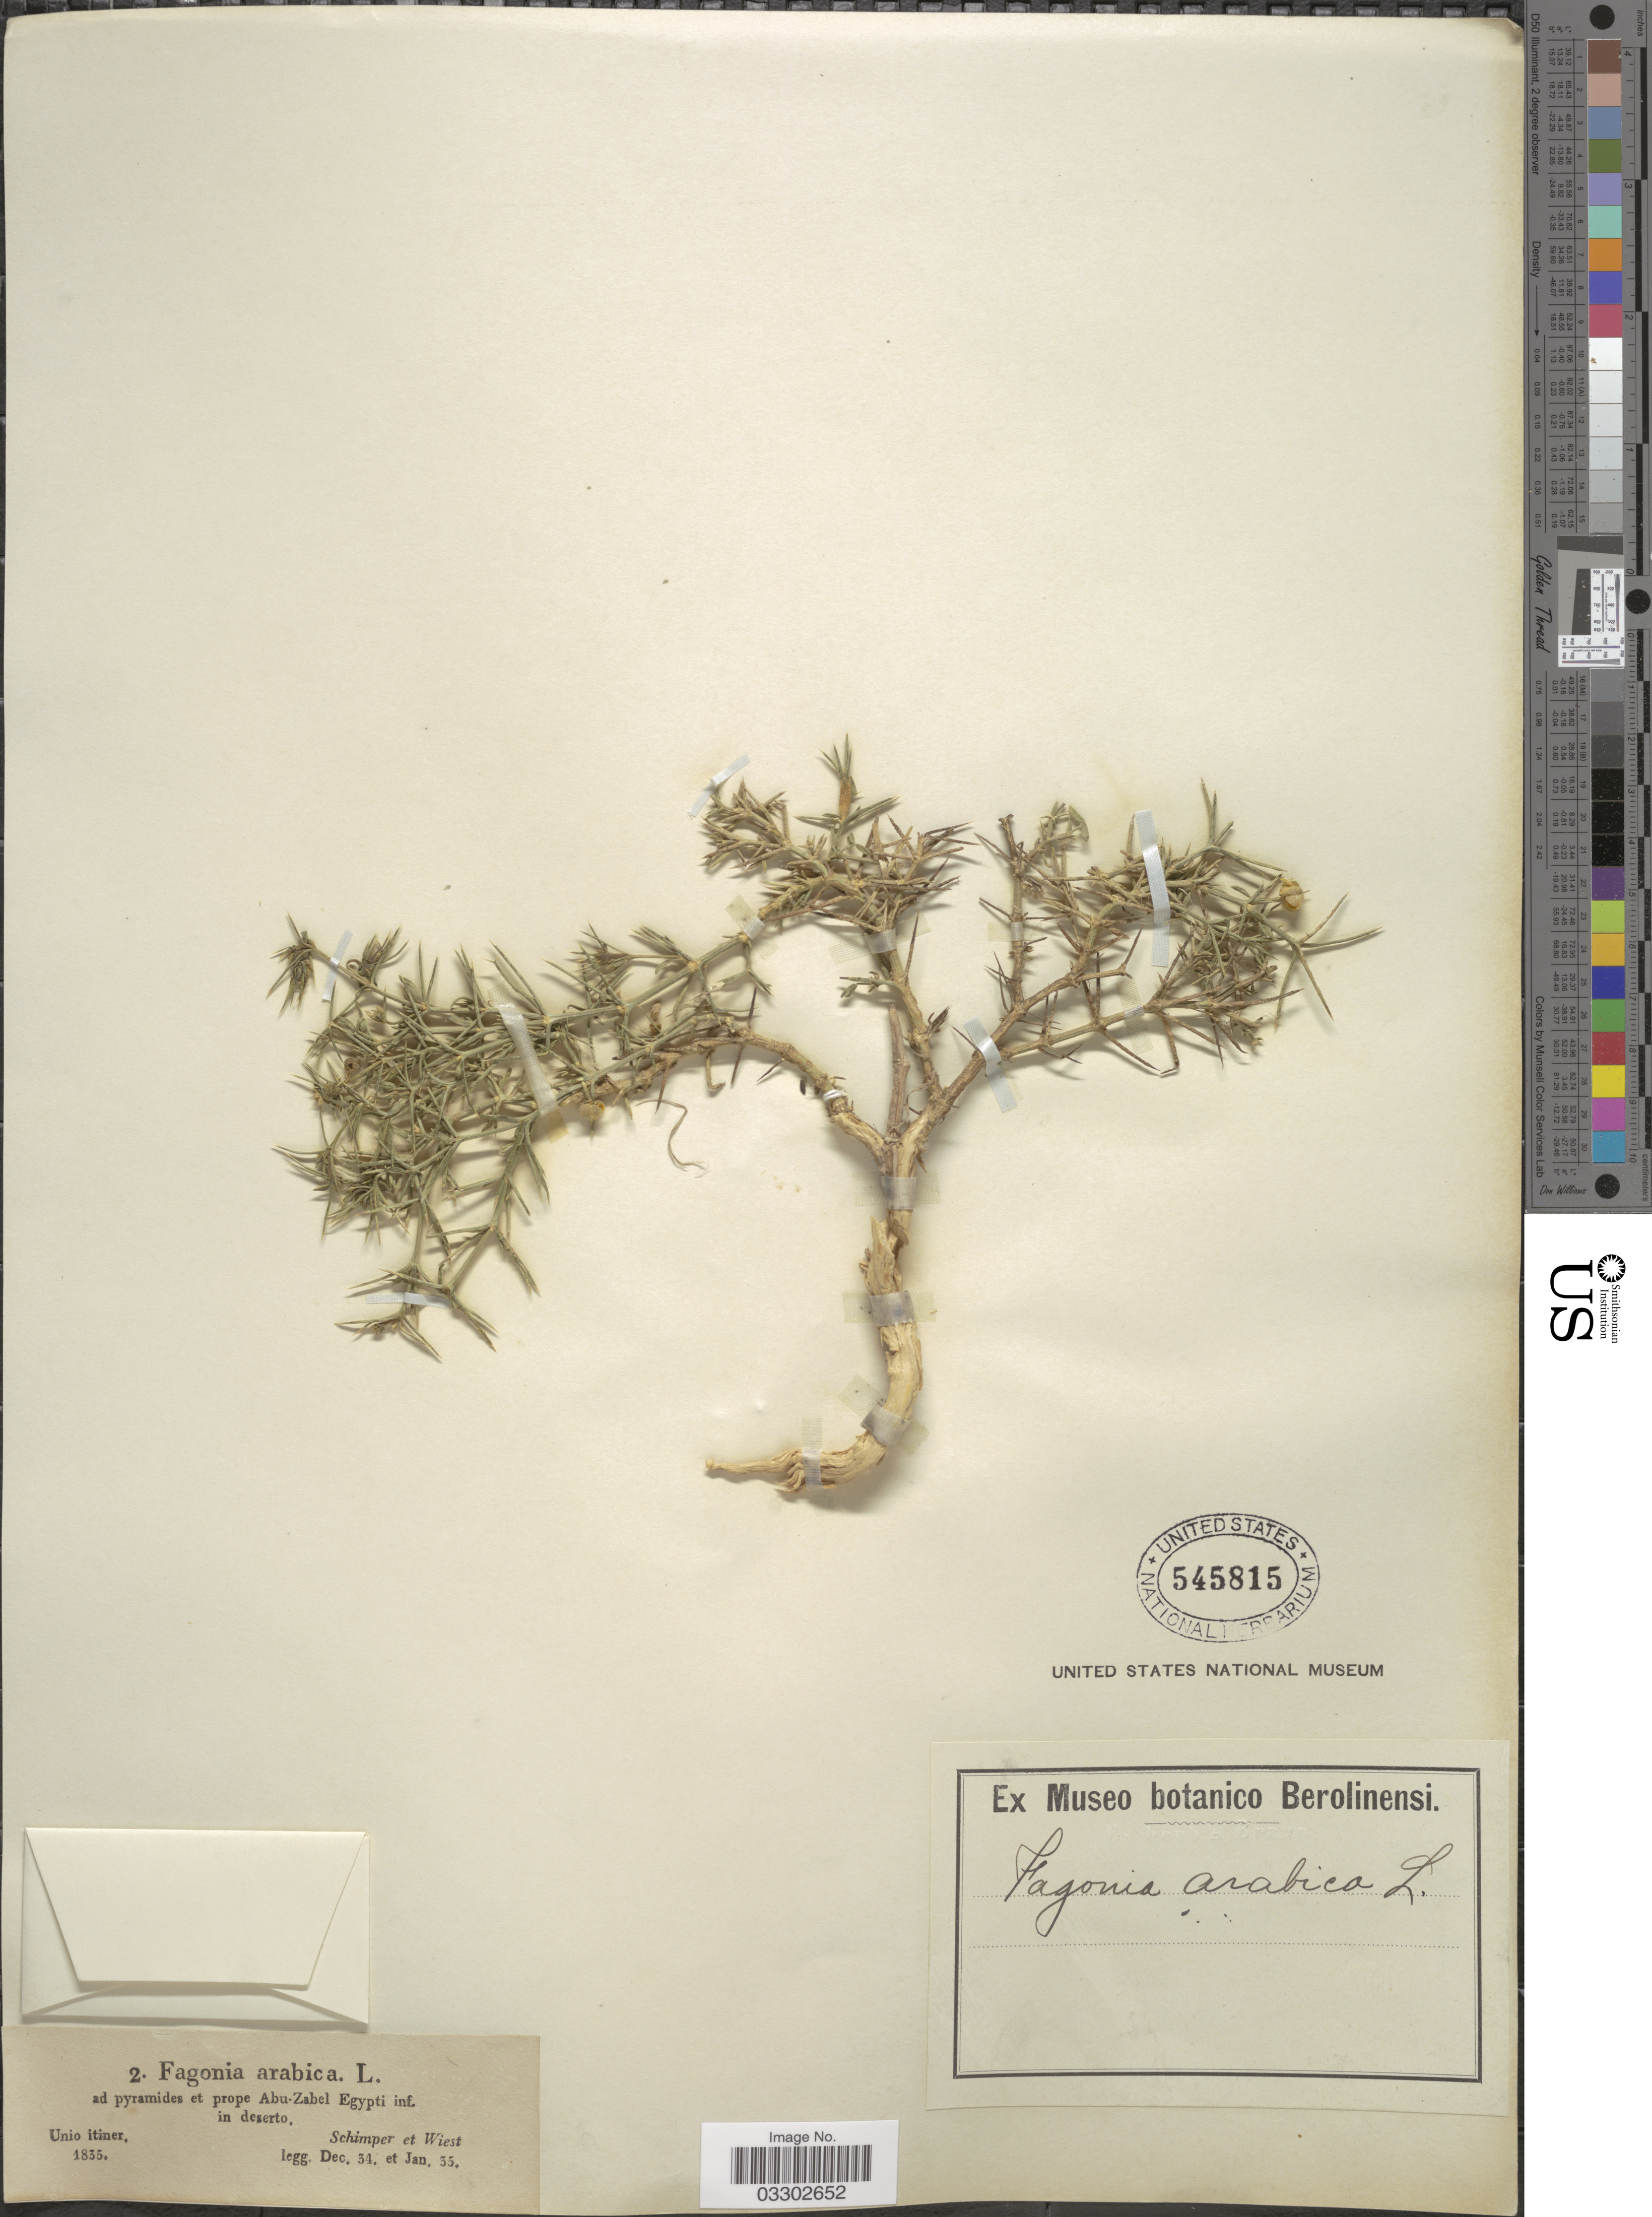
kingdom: Plantae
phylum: Tracheophyta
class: Magnoliopsida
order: Zygophyllales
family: Zygophyllaceae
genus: Fagonia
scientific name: Fagonia arabica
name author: L.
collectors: -. Schimper & -. Wiest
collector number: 2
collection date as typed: Transcribed d/m/y: /12/34 to /1/35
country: Egypt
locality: Ad pyramides et prope Abu-Zabel Egypti inf. in deserto.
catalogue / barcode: US 545815